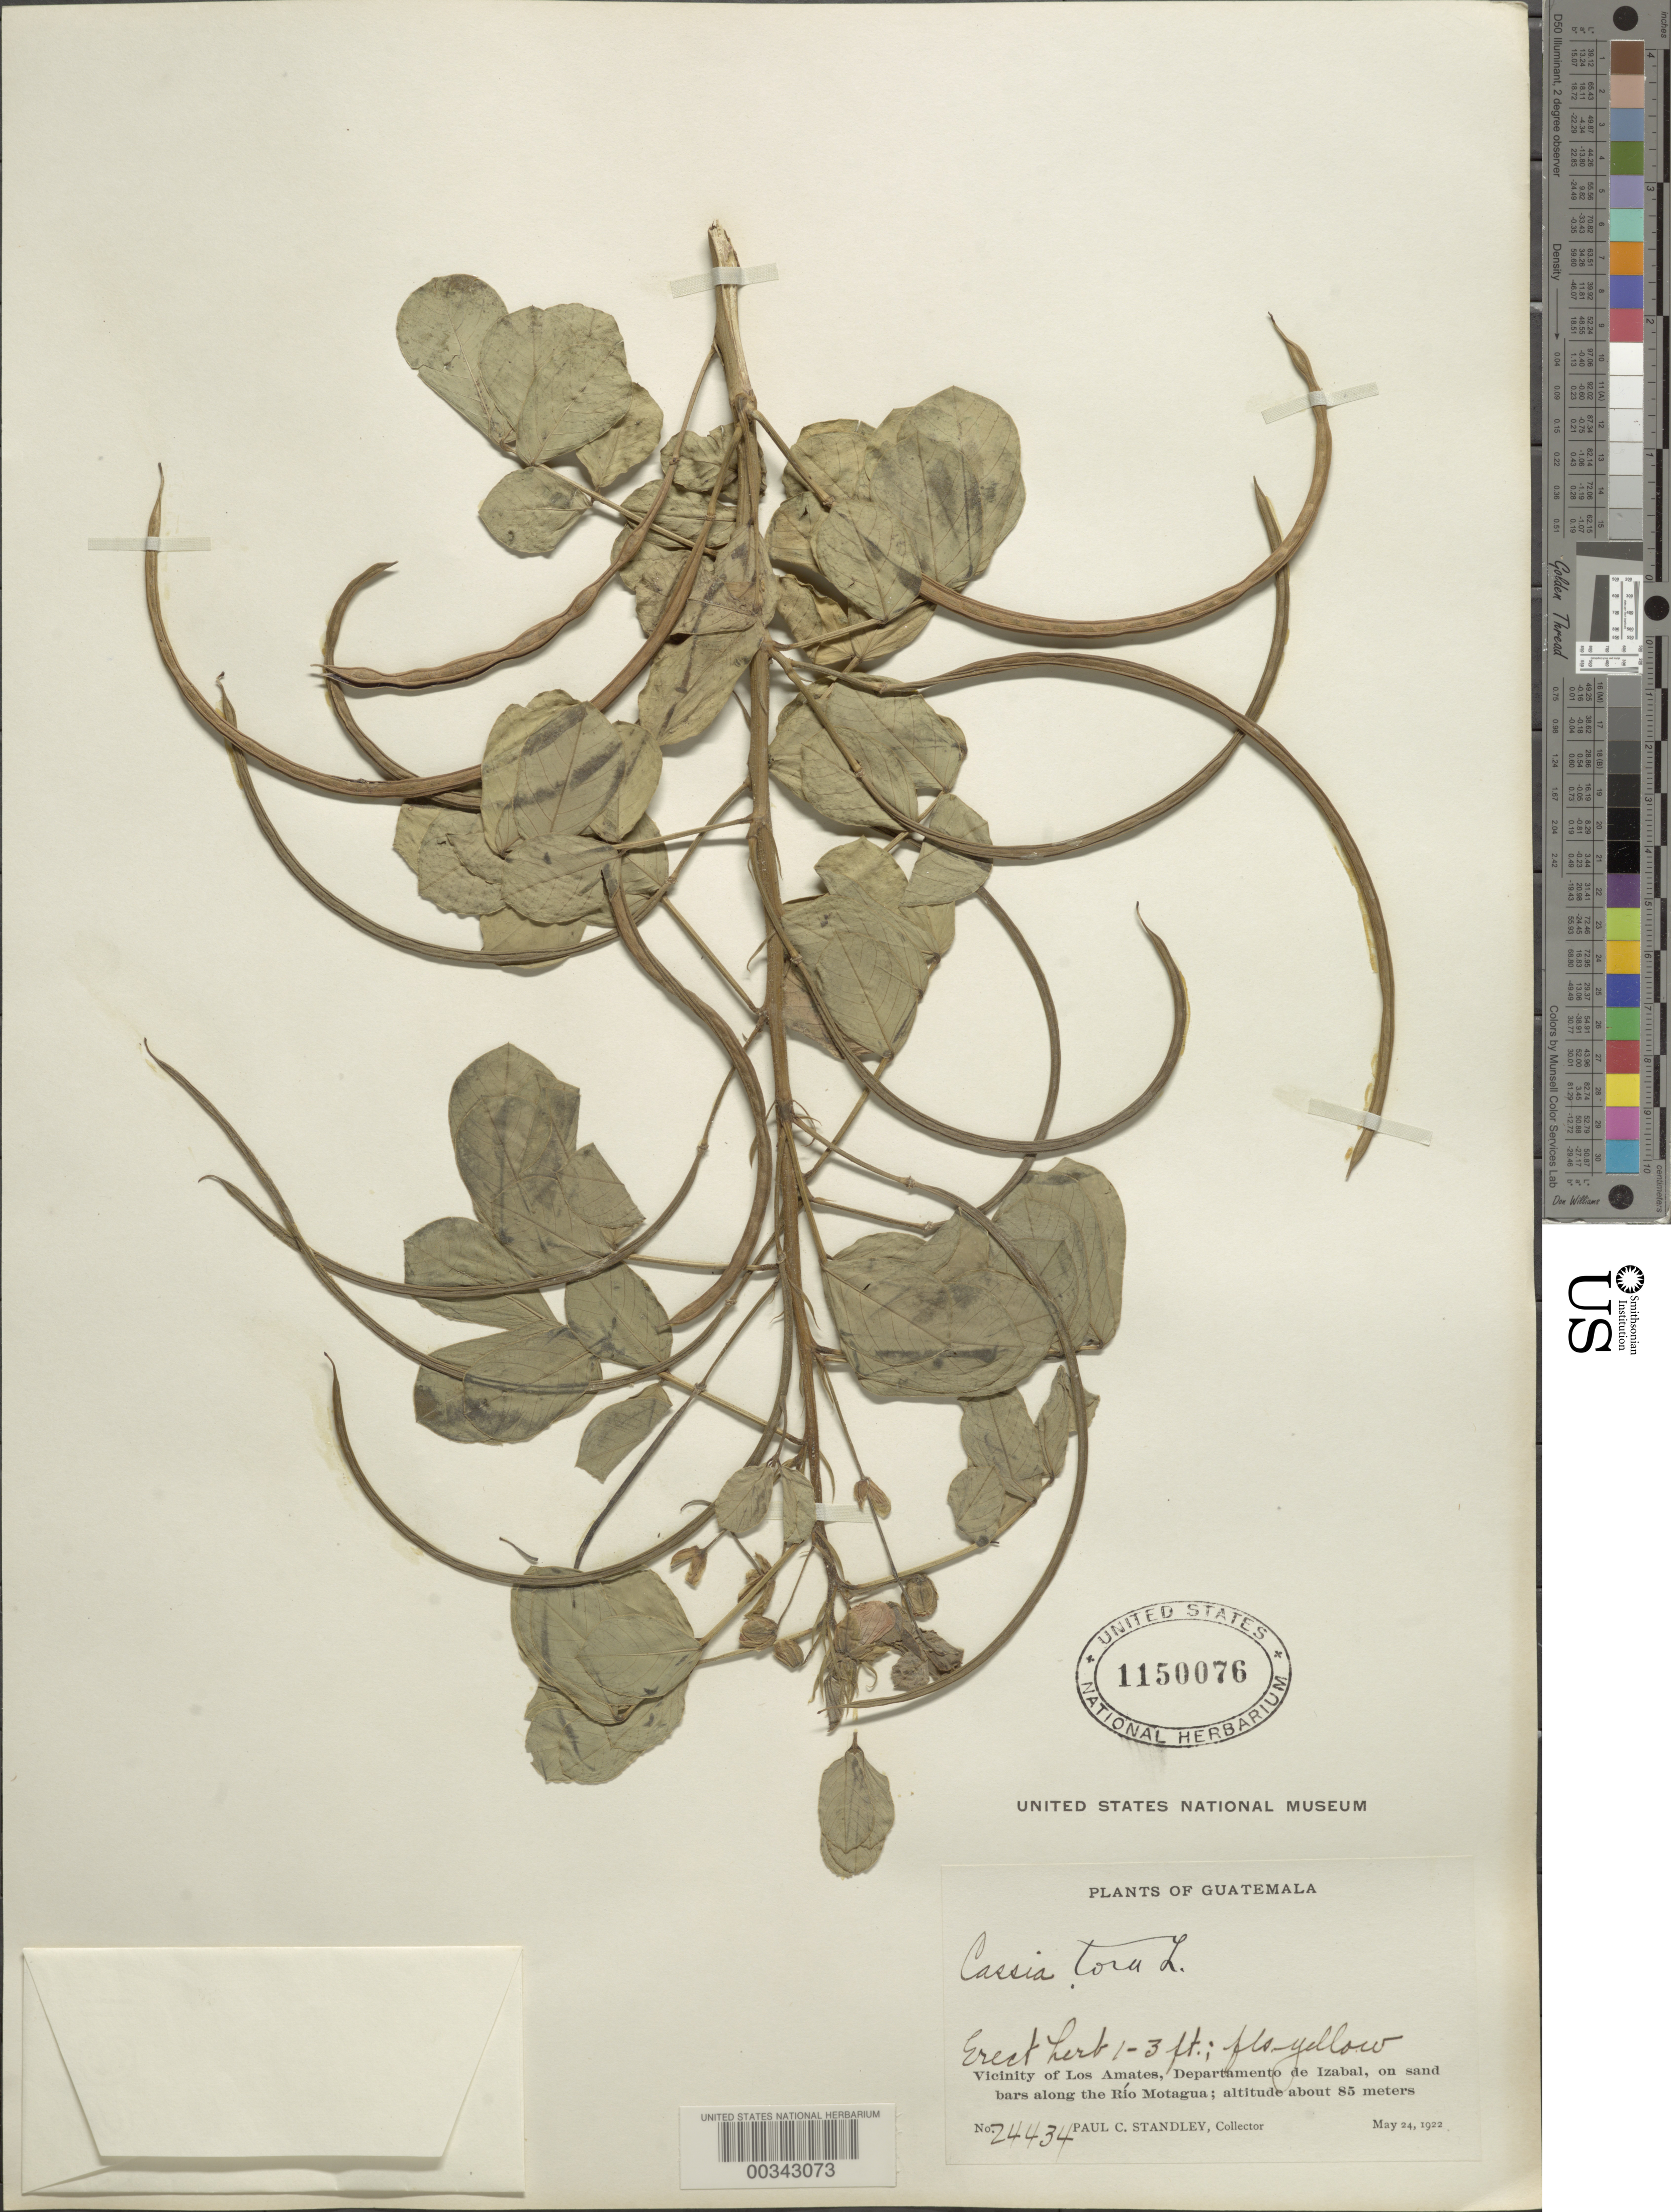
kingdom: Plantae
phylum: Tracheophyta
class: Magnoliopsida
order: Fabales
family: Fabaceae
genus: Senna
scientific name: Senna obtusifolia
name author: (L.) H.S. Irwin & Barneby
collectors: P. C. Standley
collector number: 24434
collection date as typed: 24 May 1922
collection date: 1922-05-24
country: Guatemala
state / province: Izabal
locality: Vicinity of Los Amates, along the Rio Motagua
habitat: On sandbars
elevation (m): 85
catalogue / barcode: US 1150076